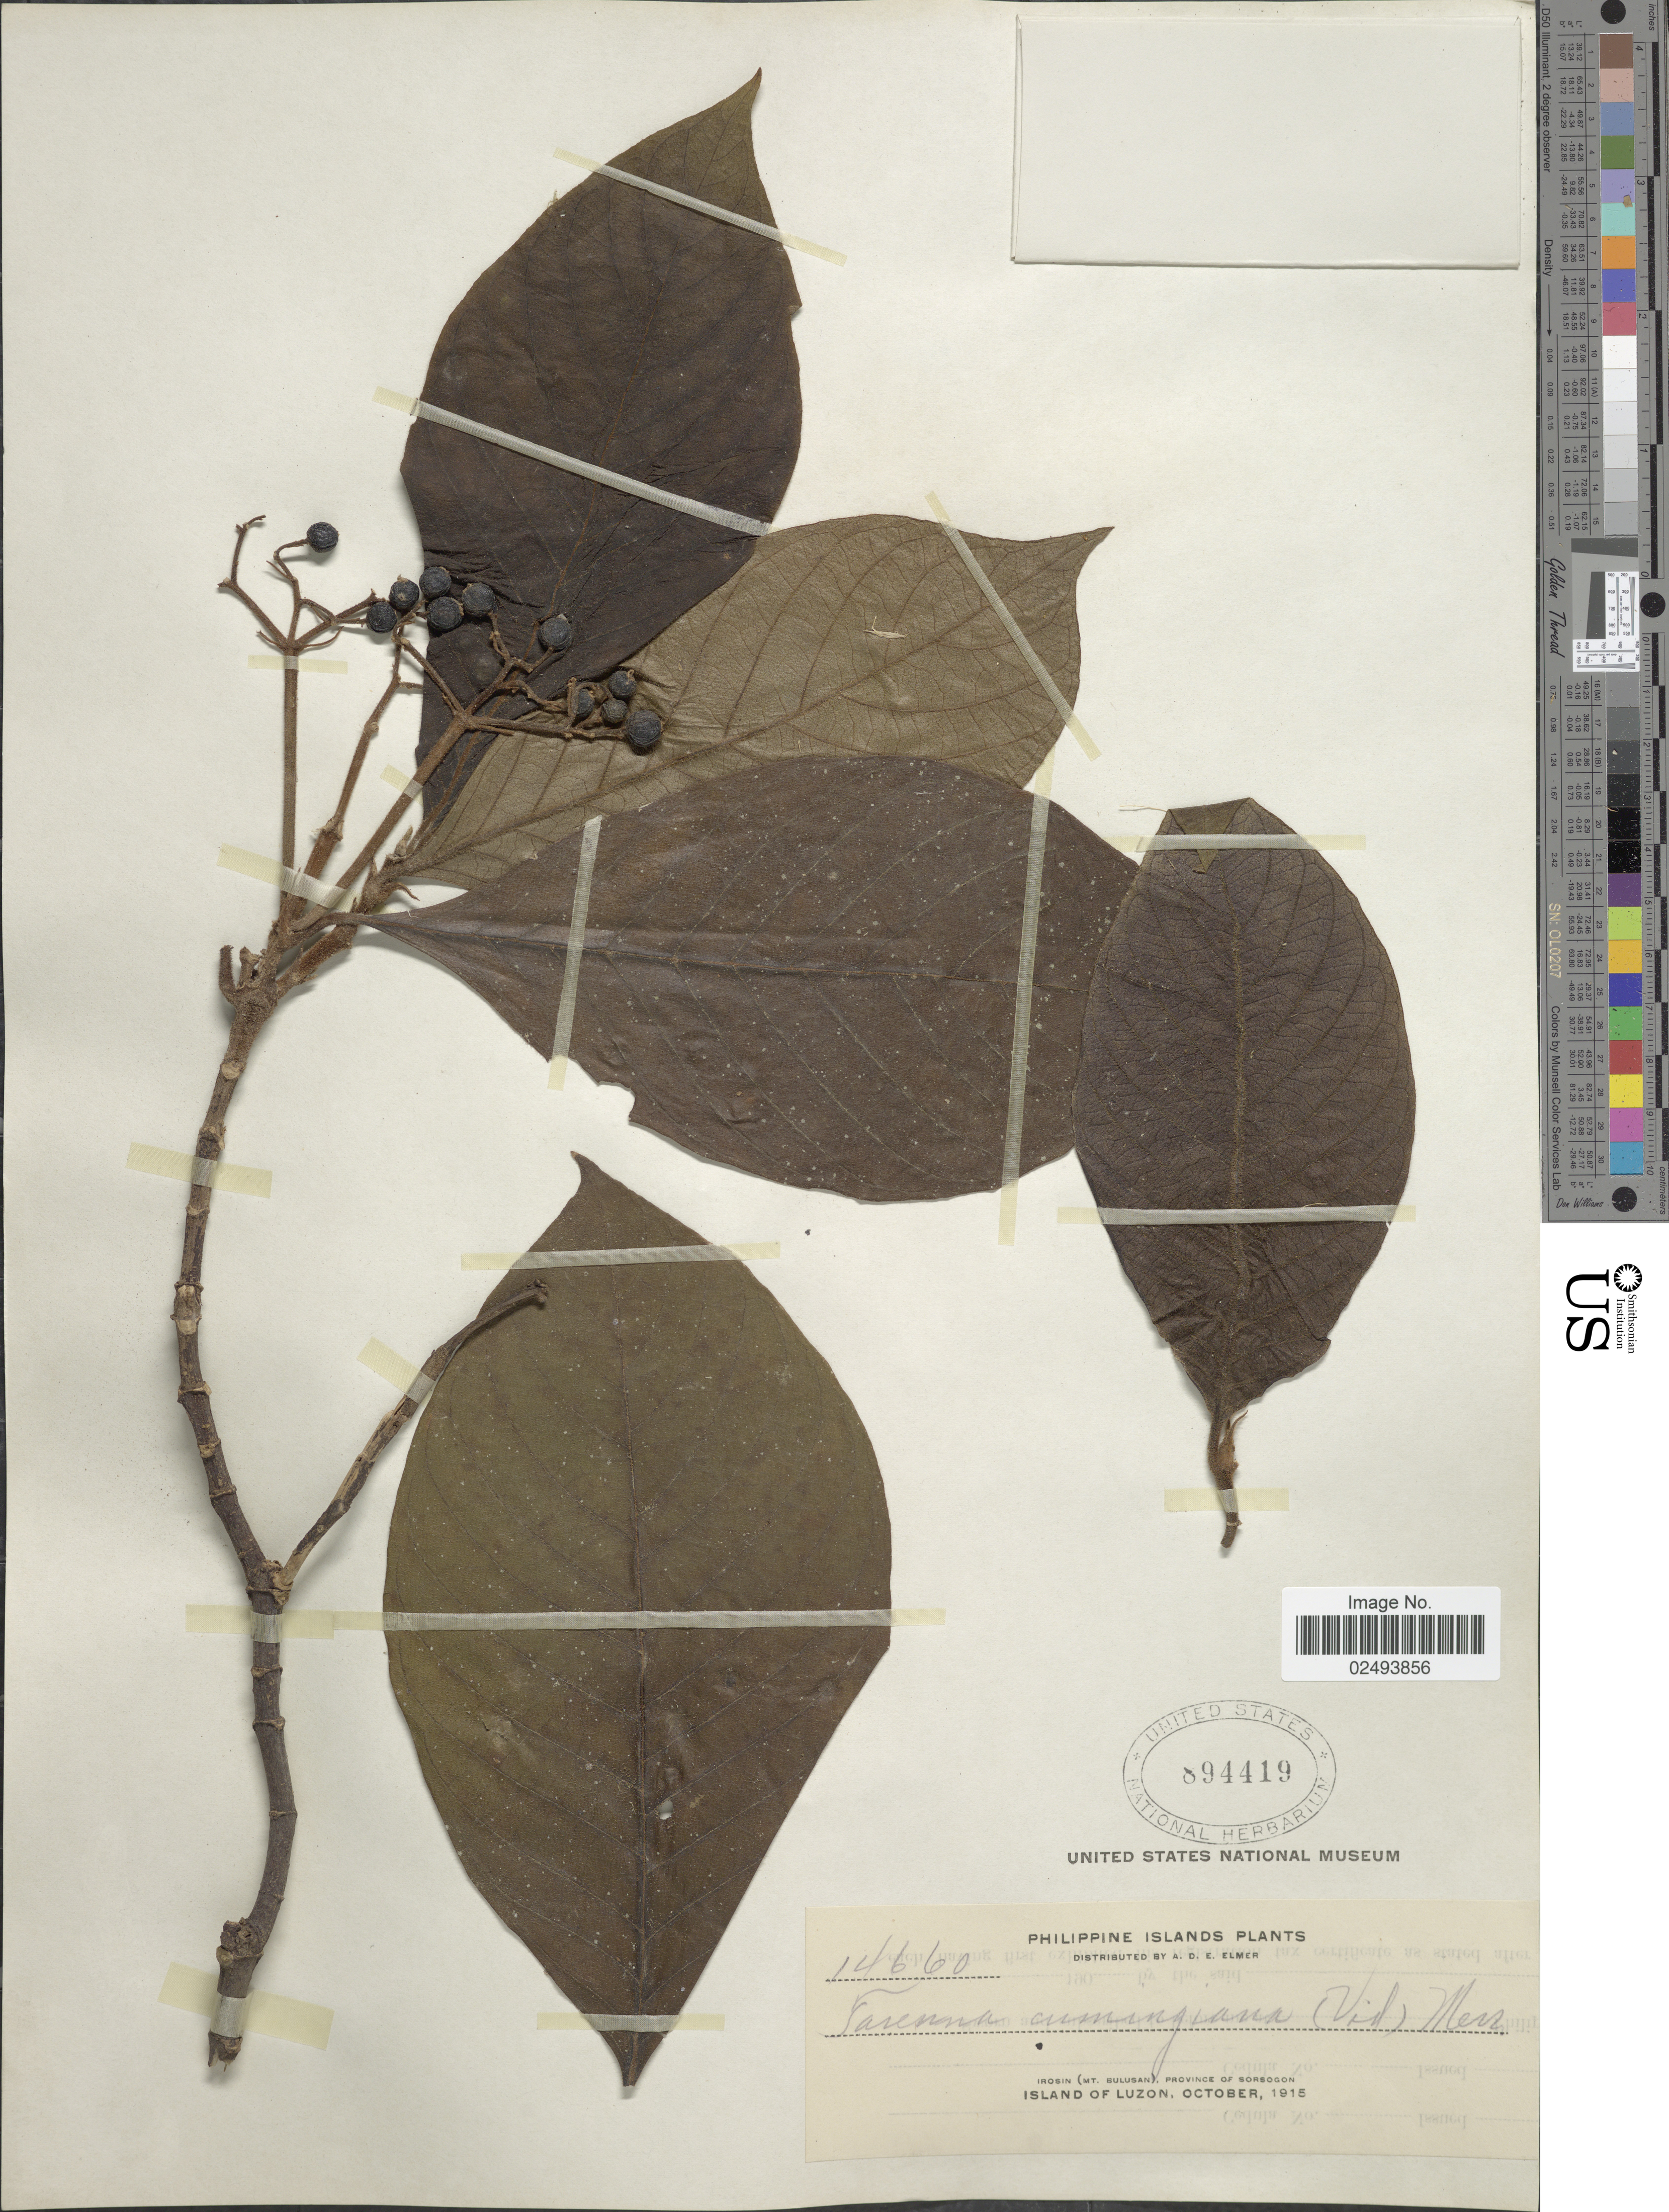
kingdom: Plantae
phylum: Tracheophyta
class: Magnoliopsida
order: Gentianales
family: Rubiaceae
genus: Tarenna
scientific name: Tarenna cumingiana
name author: (Vidal) Elmer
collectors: A. D. E. Elmer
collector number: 14660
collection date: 1915-10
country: Philippines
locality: Irosin (Mt. Bulusan), Province of Sorsogon, Island of Luzon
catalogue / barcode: US 894419